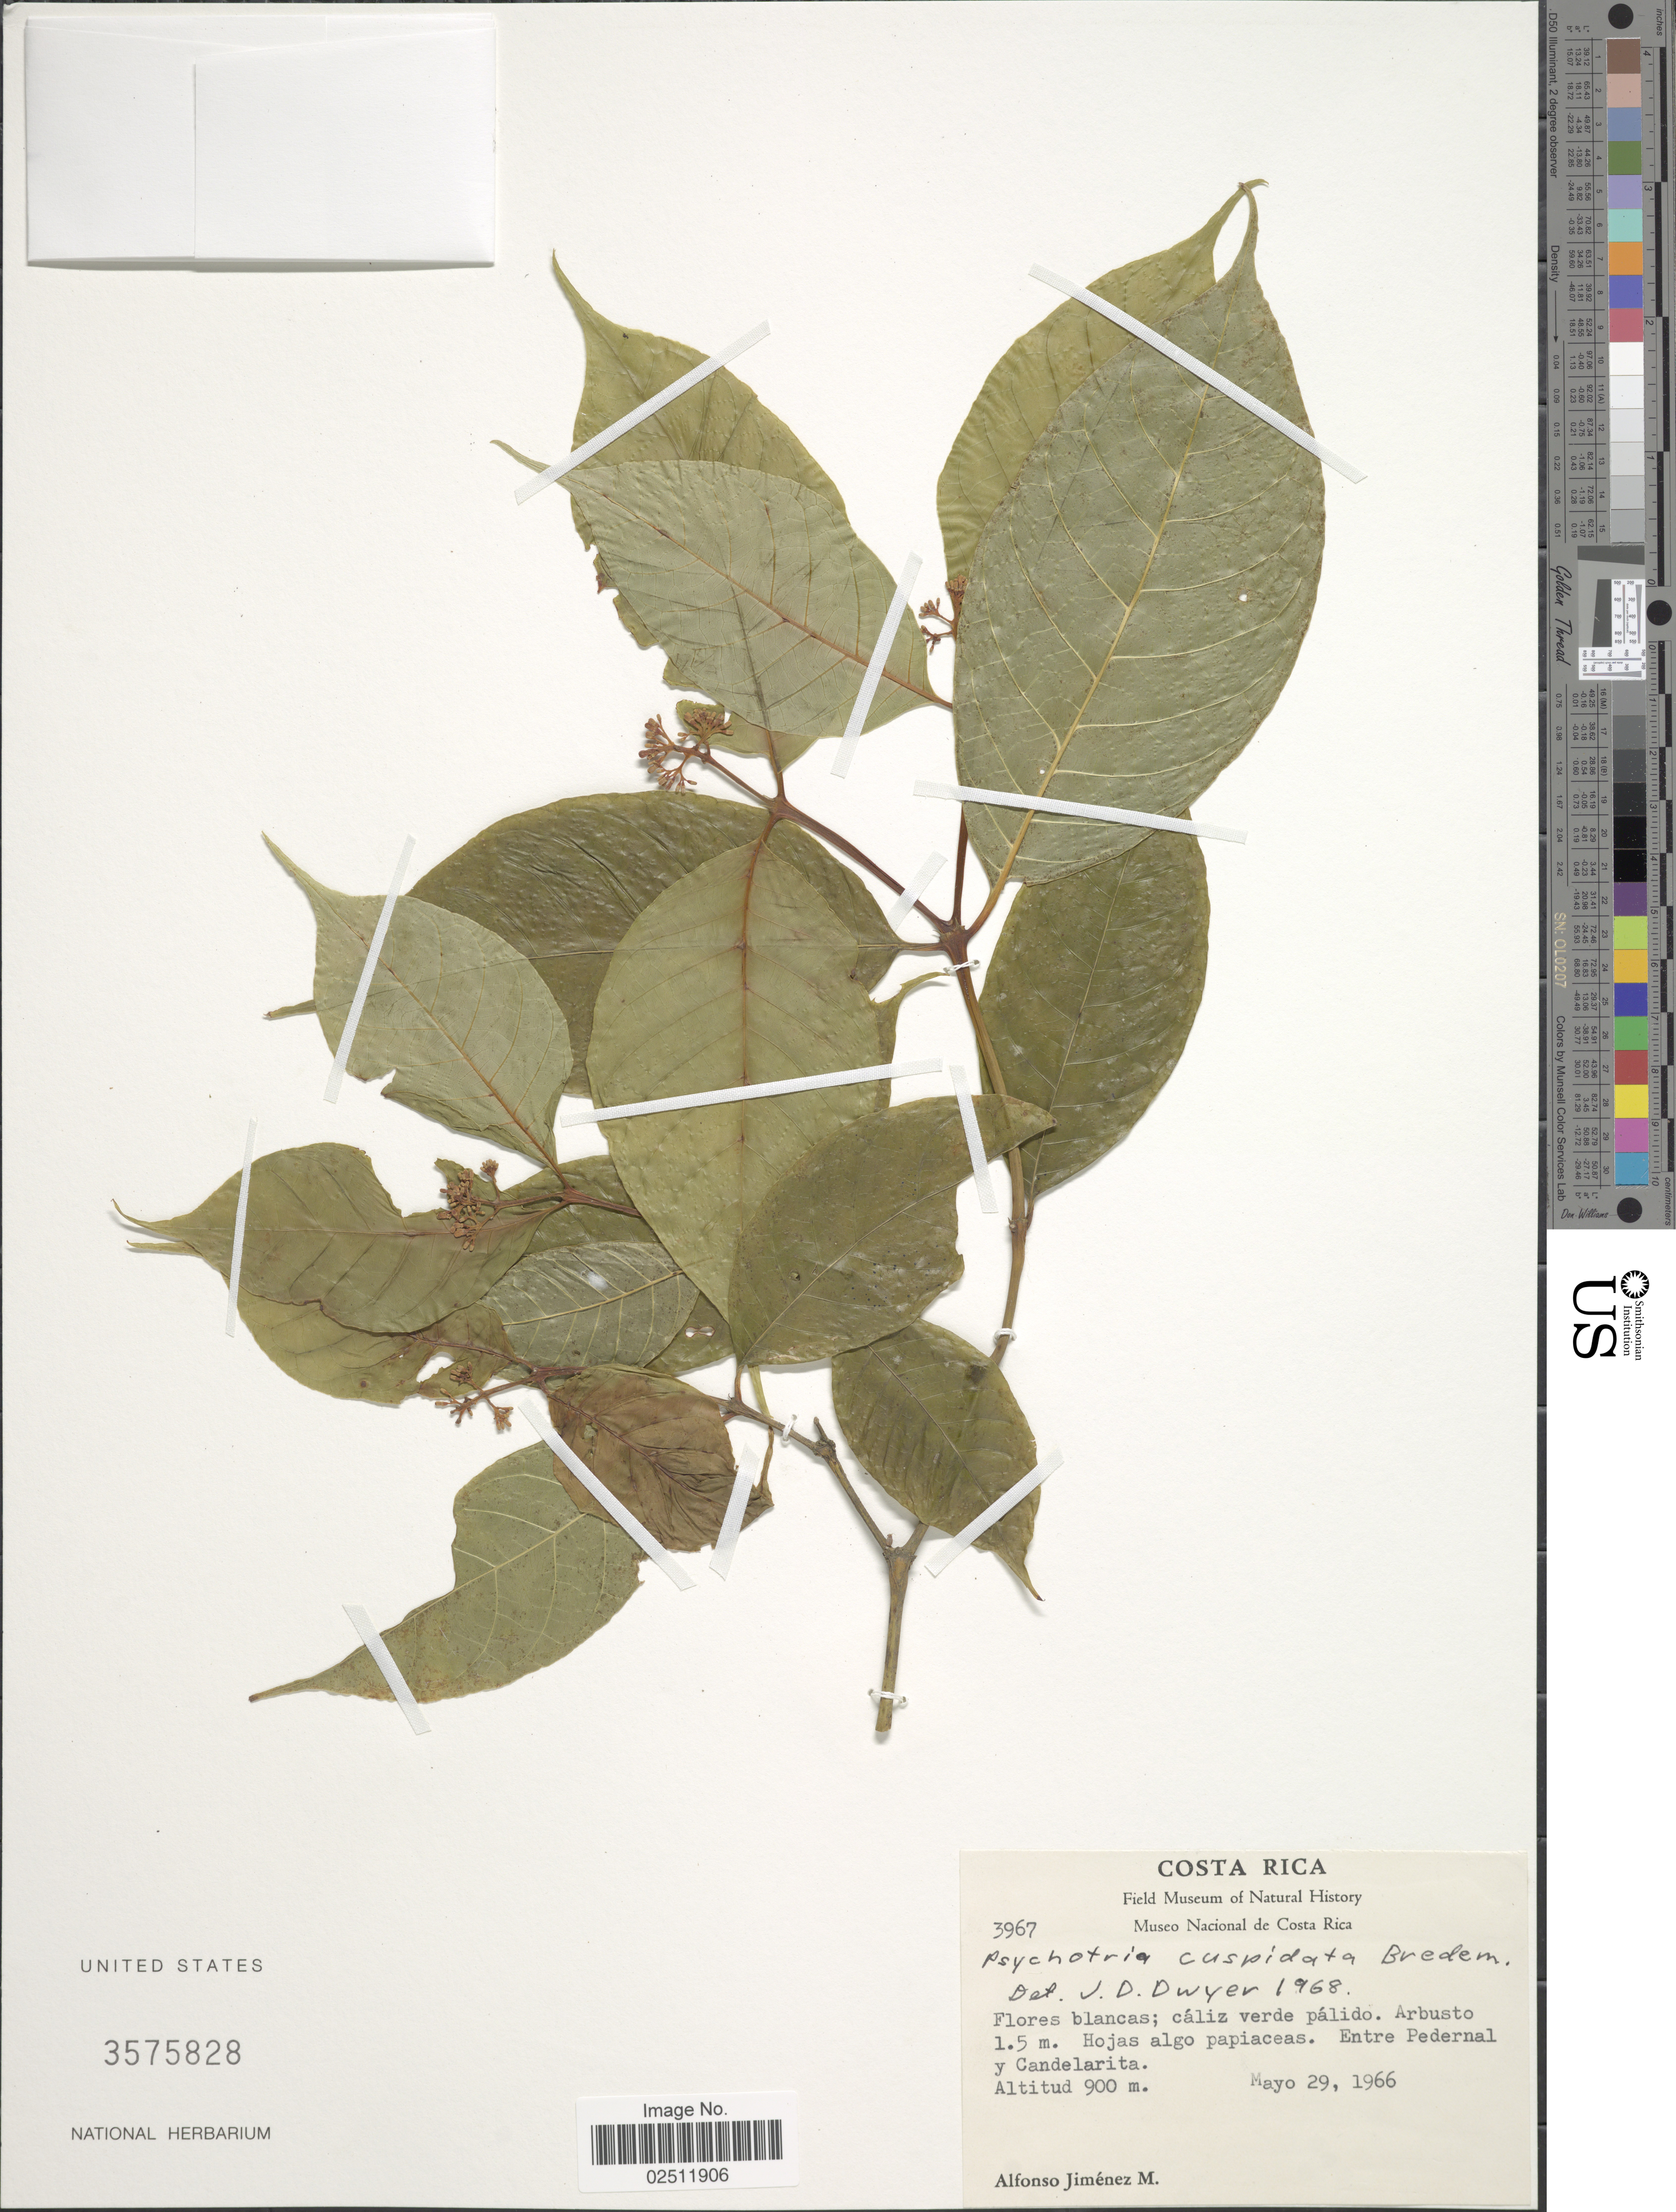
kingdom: Plantae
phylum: Tracheophyta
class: Magnoliopsida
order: Gentianales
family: Rubiaceae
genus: Psychotria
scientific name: Psychotria cuspidata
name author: Bredem. ex Schult.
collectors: A. Jimenez M.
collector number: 3967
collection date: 1966-05-29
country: Costa Rica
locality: Entre Pedernal y Candelarita.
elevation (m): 900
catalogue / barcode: US 3575828